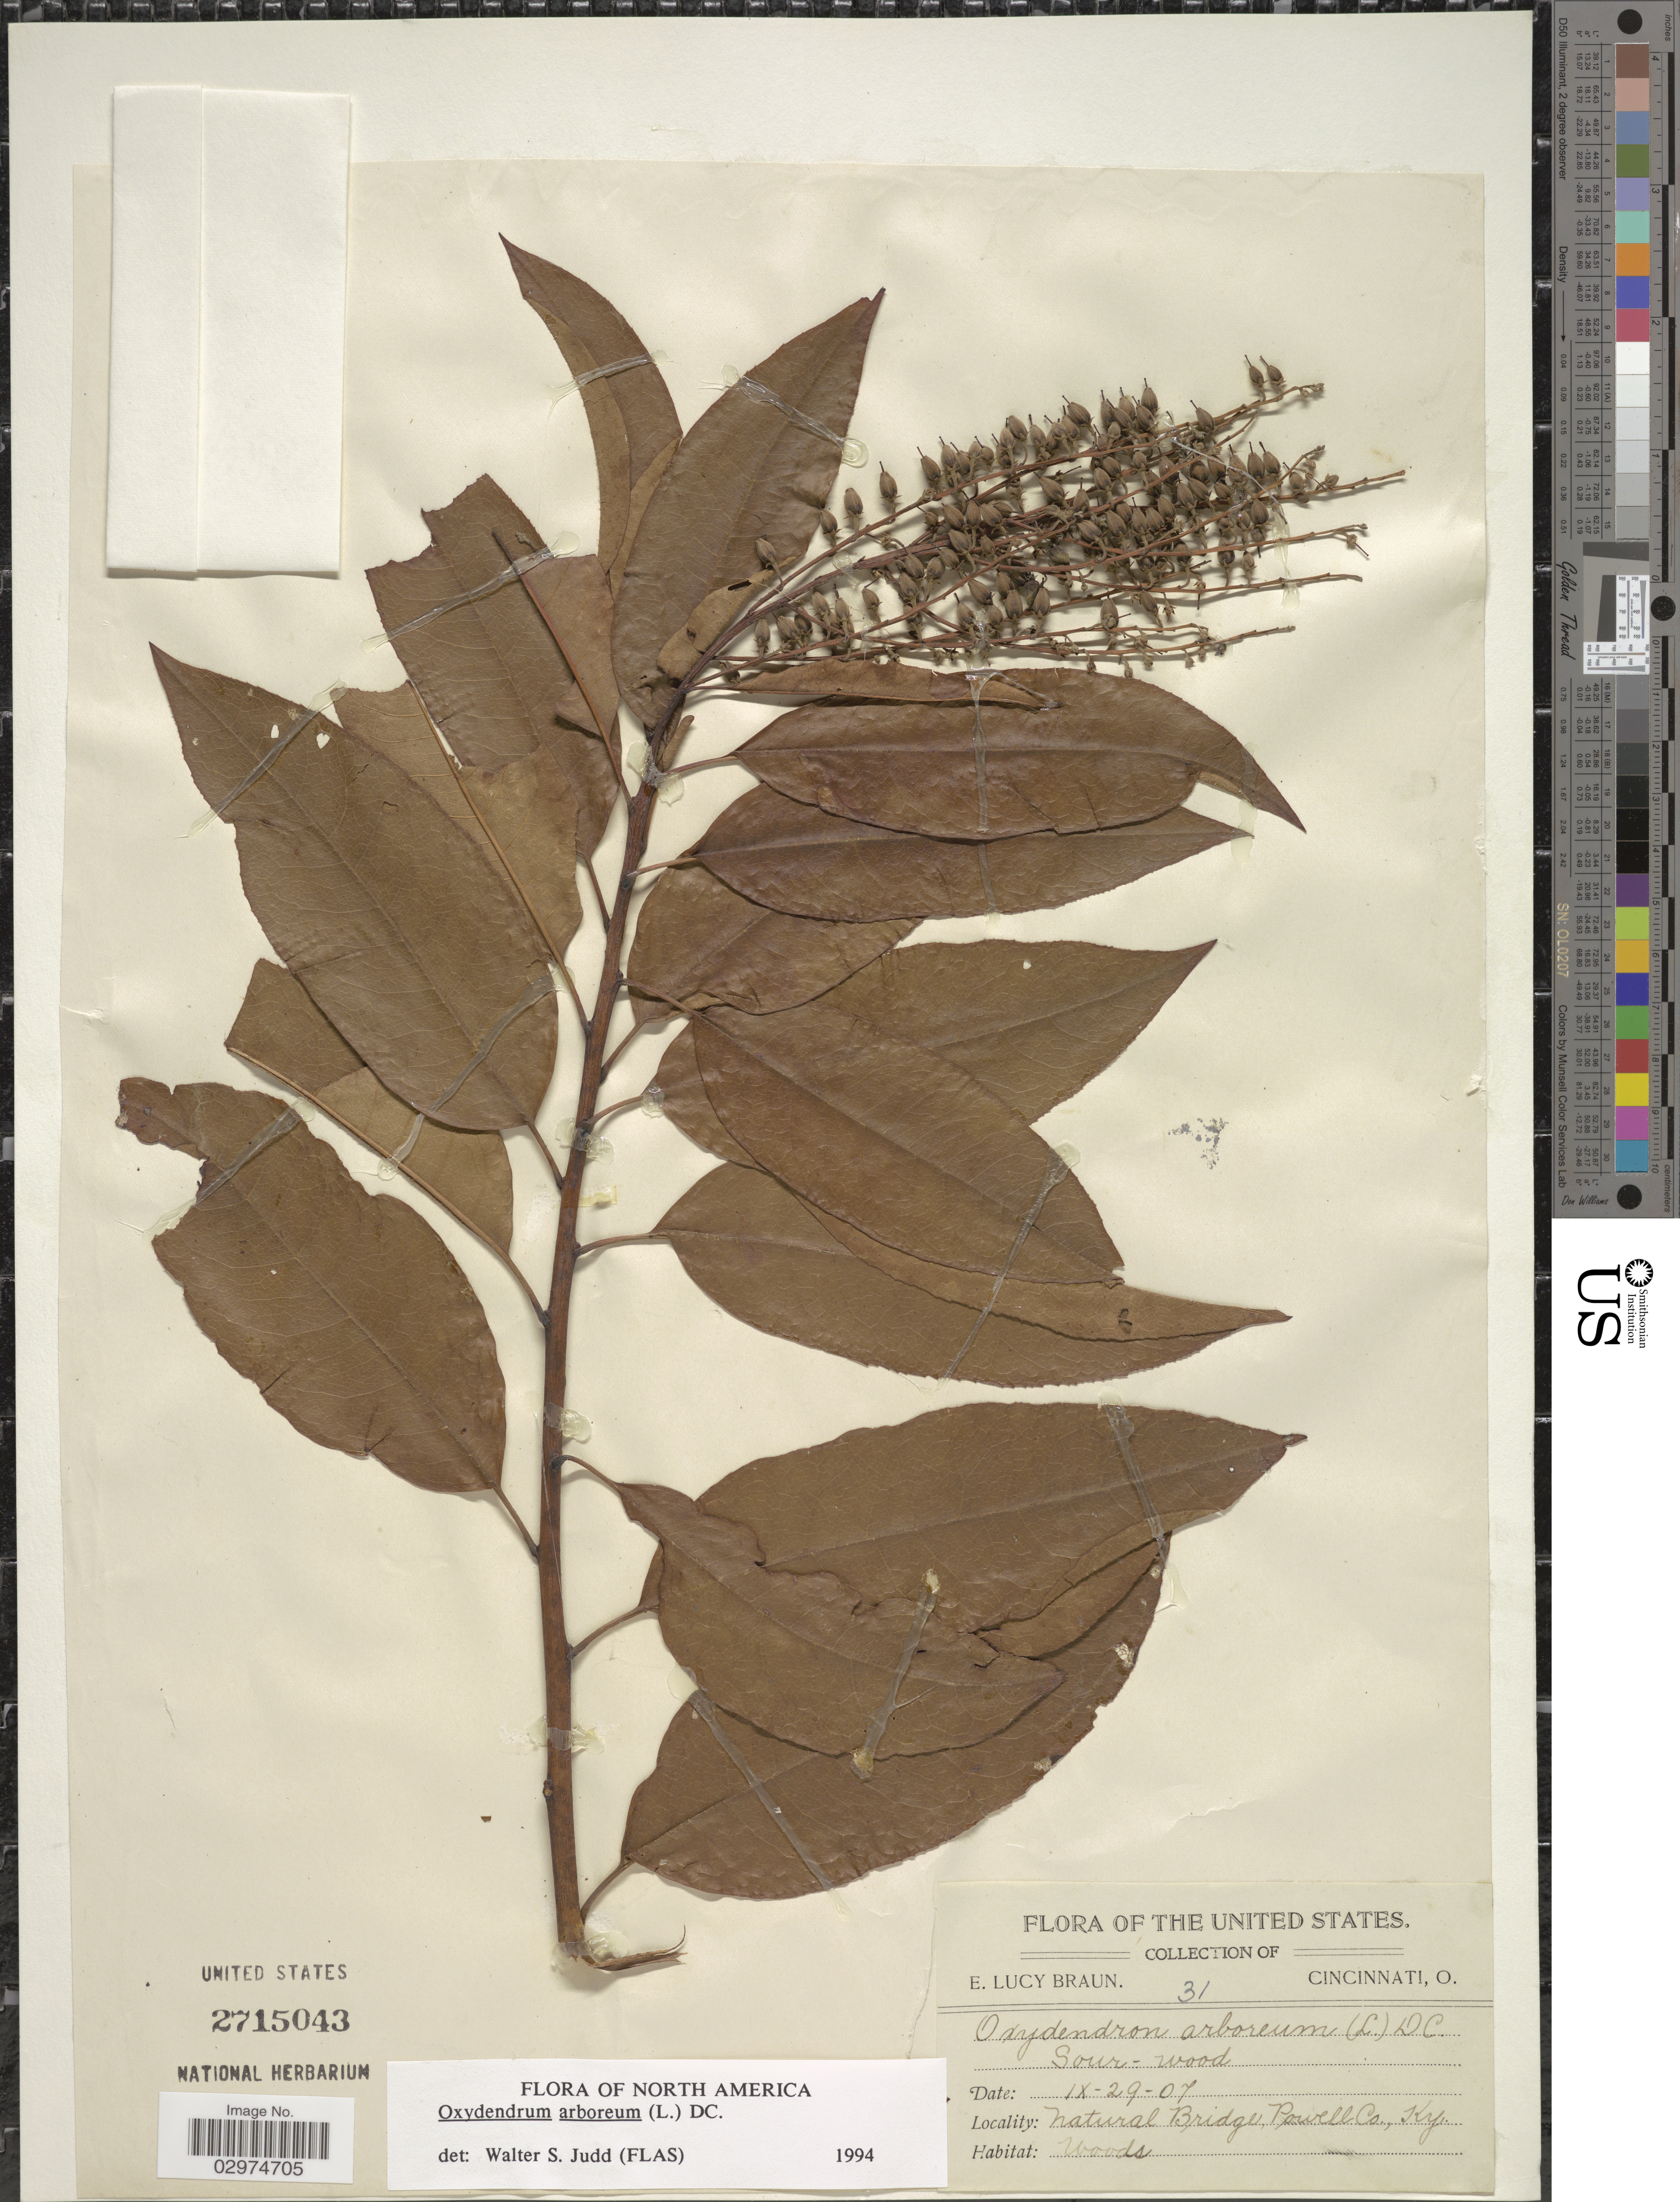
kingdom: Plantae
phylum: Tracheophyta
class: Magnoliopsida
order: Ericales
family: Ericaceae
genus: Oxydendrum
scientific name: Oxydendrum arboreum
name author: (L.) DC.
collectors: E. L. Braun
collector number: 31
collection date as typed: Transcribed d/m/y: 29/9/7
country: United States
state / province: Kentucky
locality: Natural Bridge, Powell Co.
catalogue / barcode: US 2715043